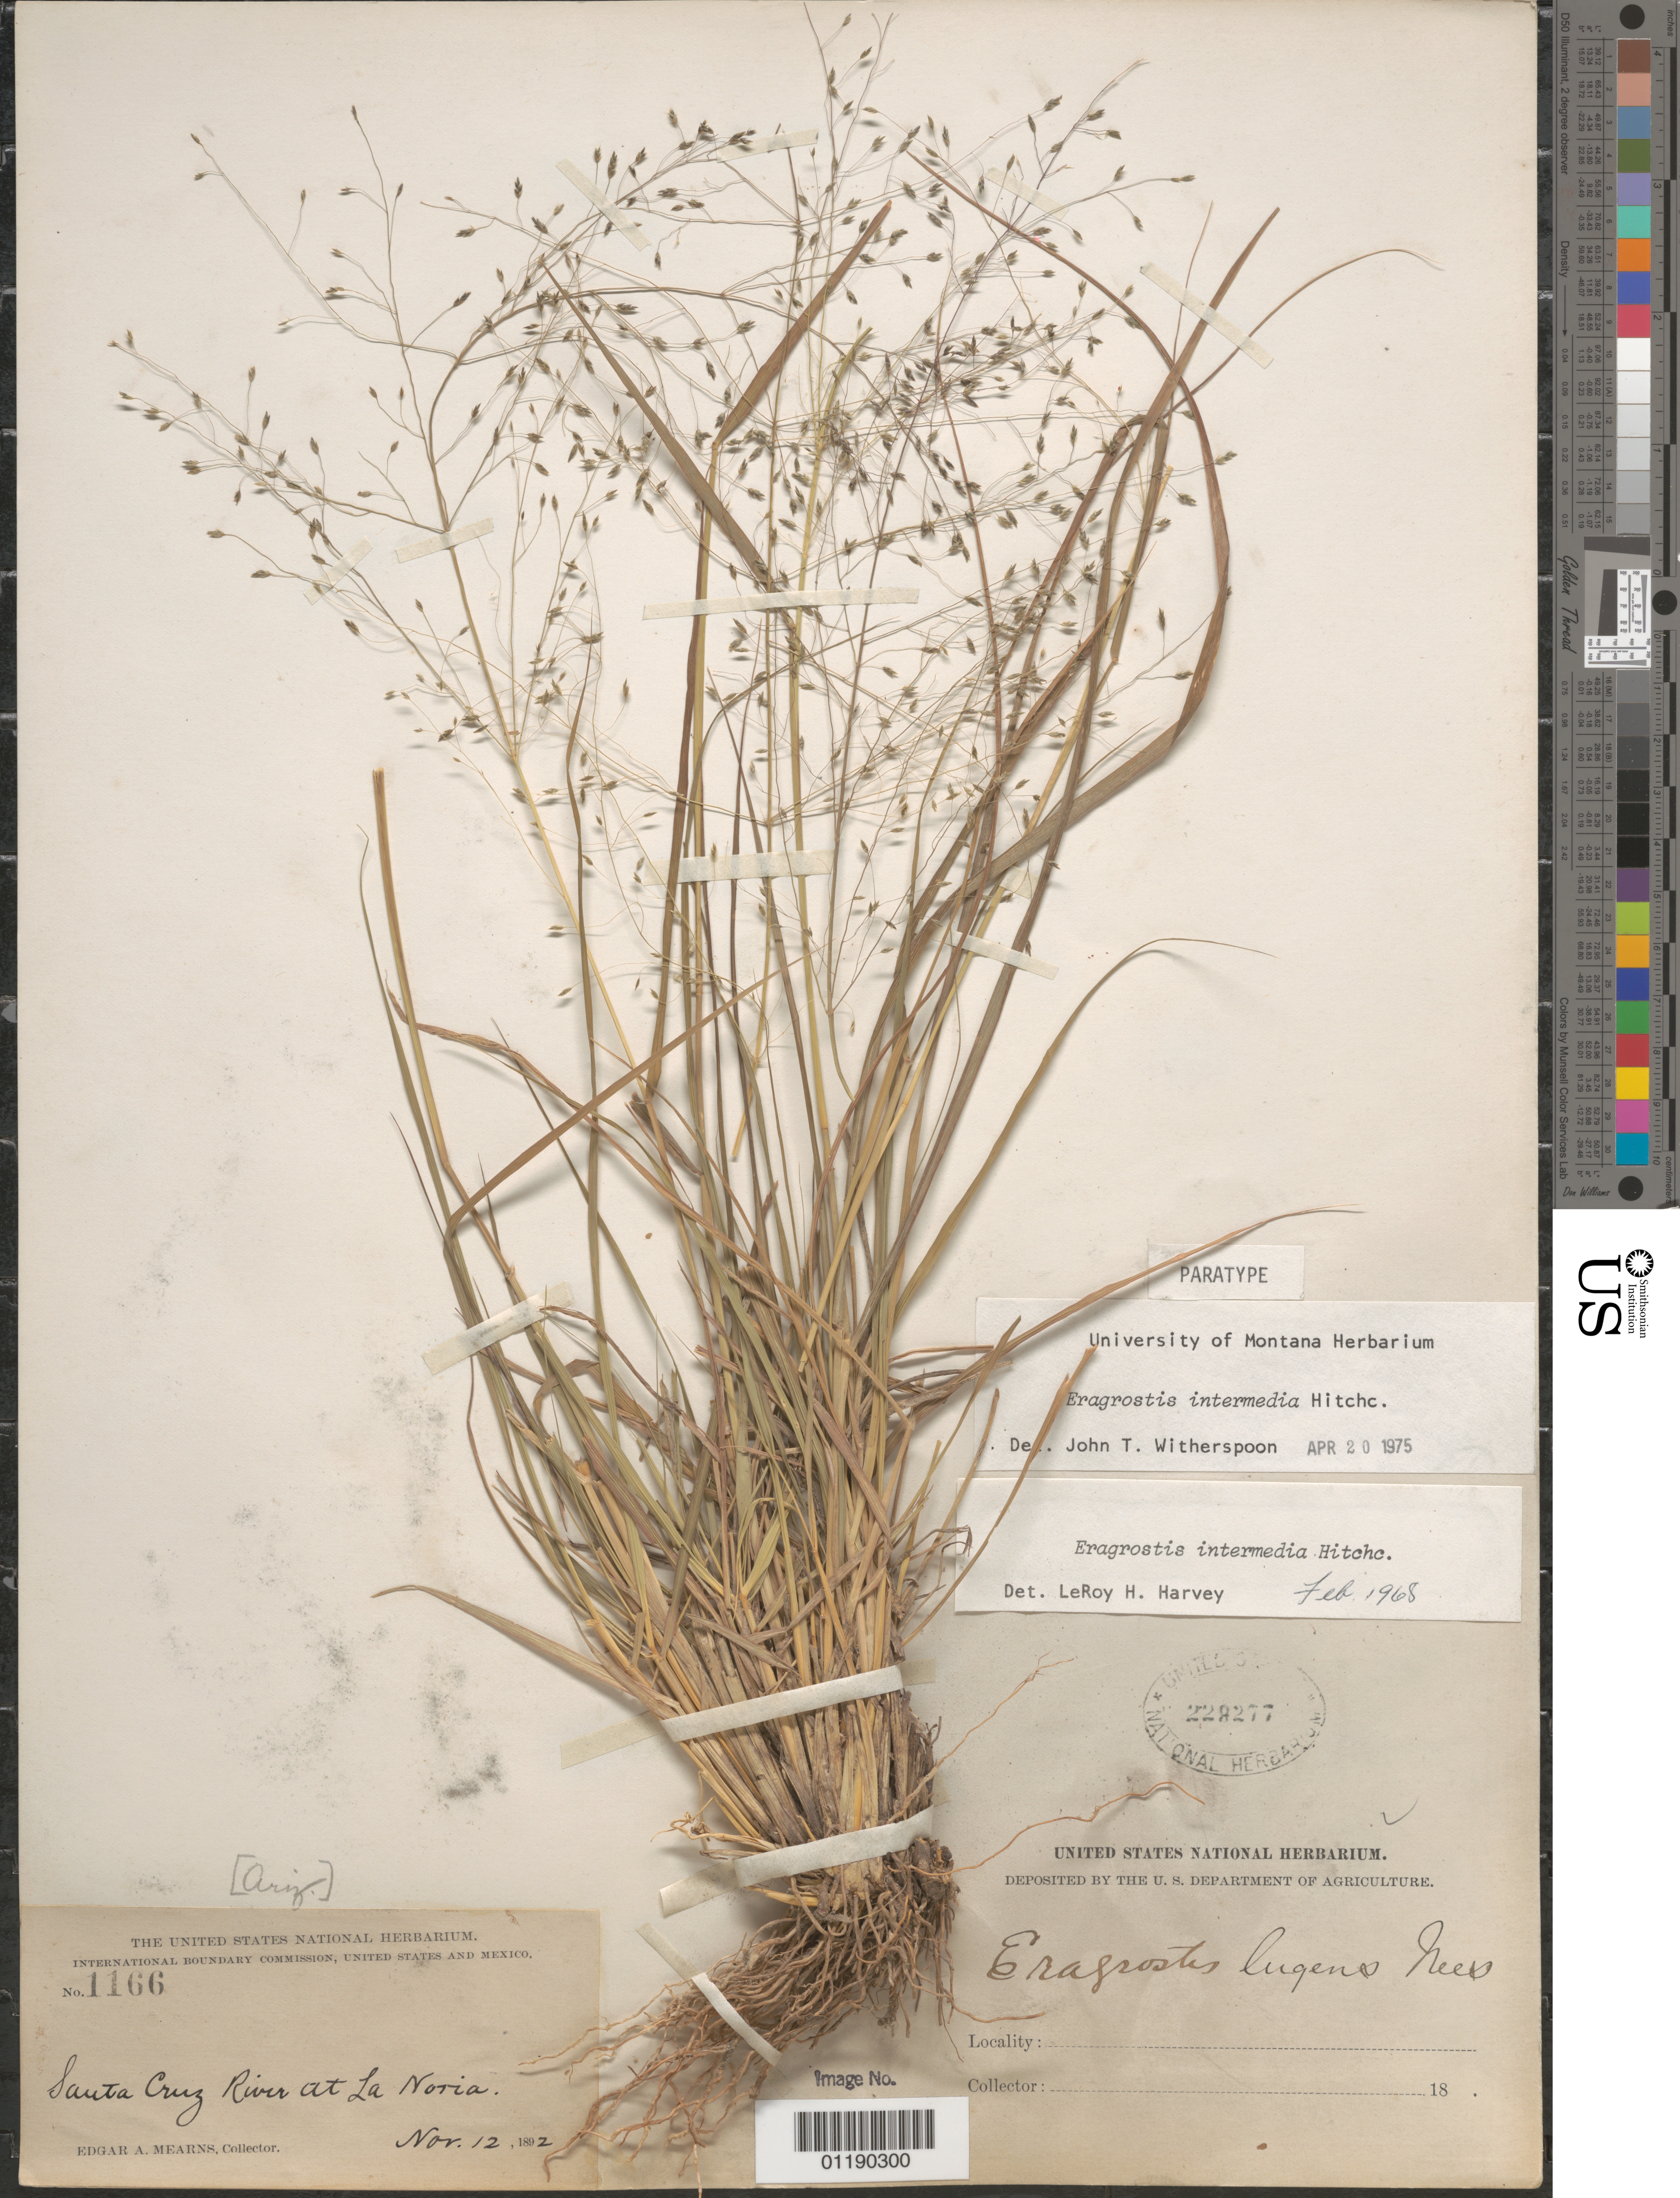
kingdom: Plantae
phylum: Tracheophyta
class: Liliopsida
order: Poales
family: Poaceae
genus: Eragrostis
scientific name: Eragrostis intermedia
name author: Hitchc.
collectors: E. A. Mearns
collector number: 1166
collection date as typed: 12 Nov 1892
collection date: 1892-11-12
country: United States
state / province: Arizona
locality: Santa Cruz River at La Noria.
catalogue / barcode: US 229277